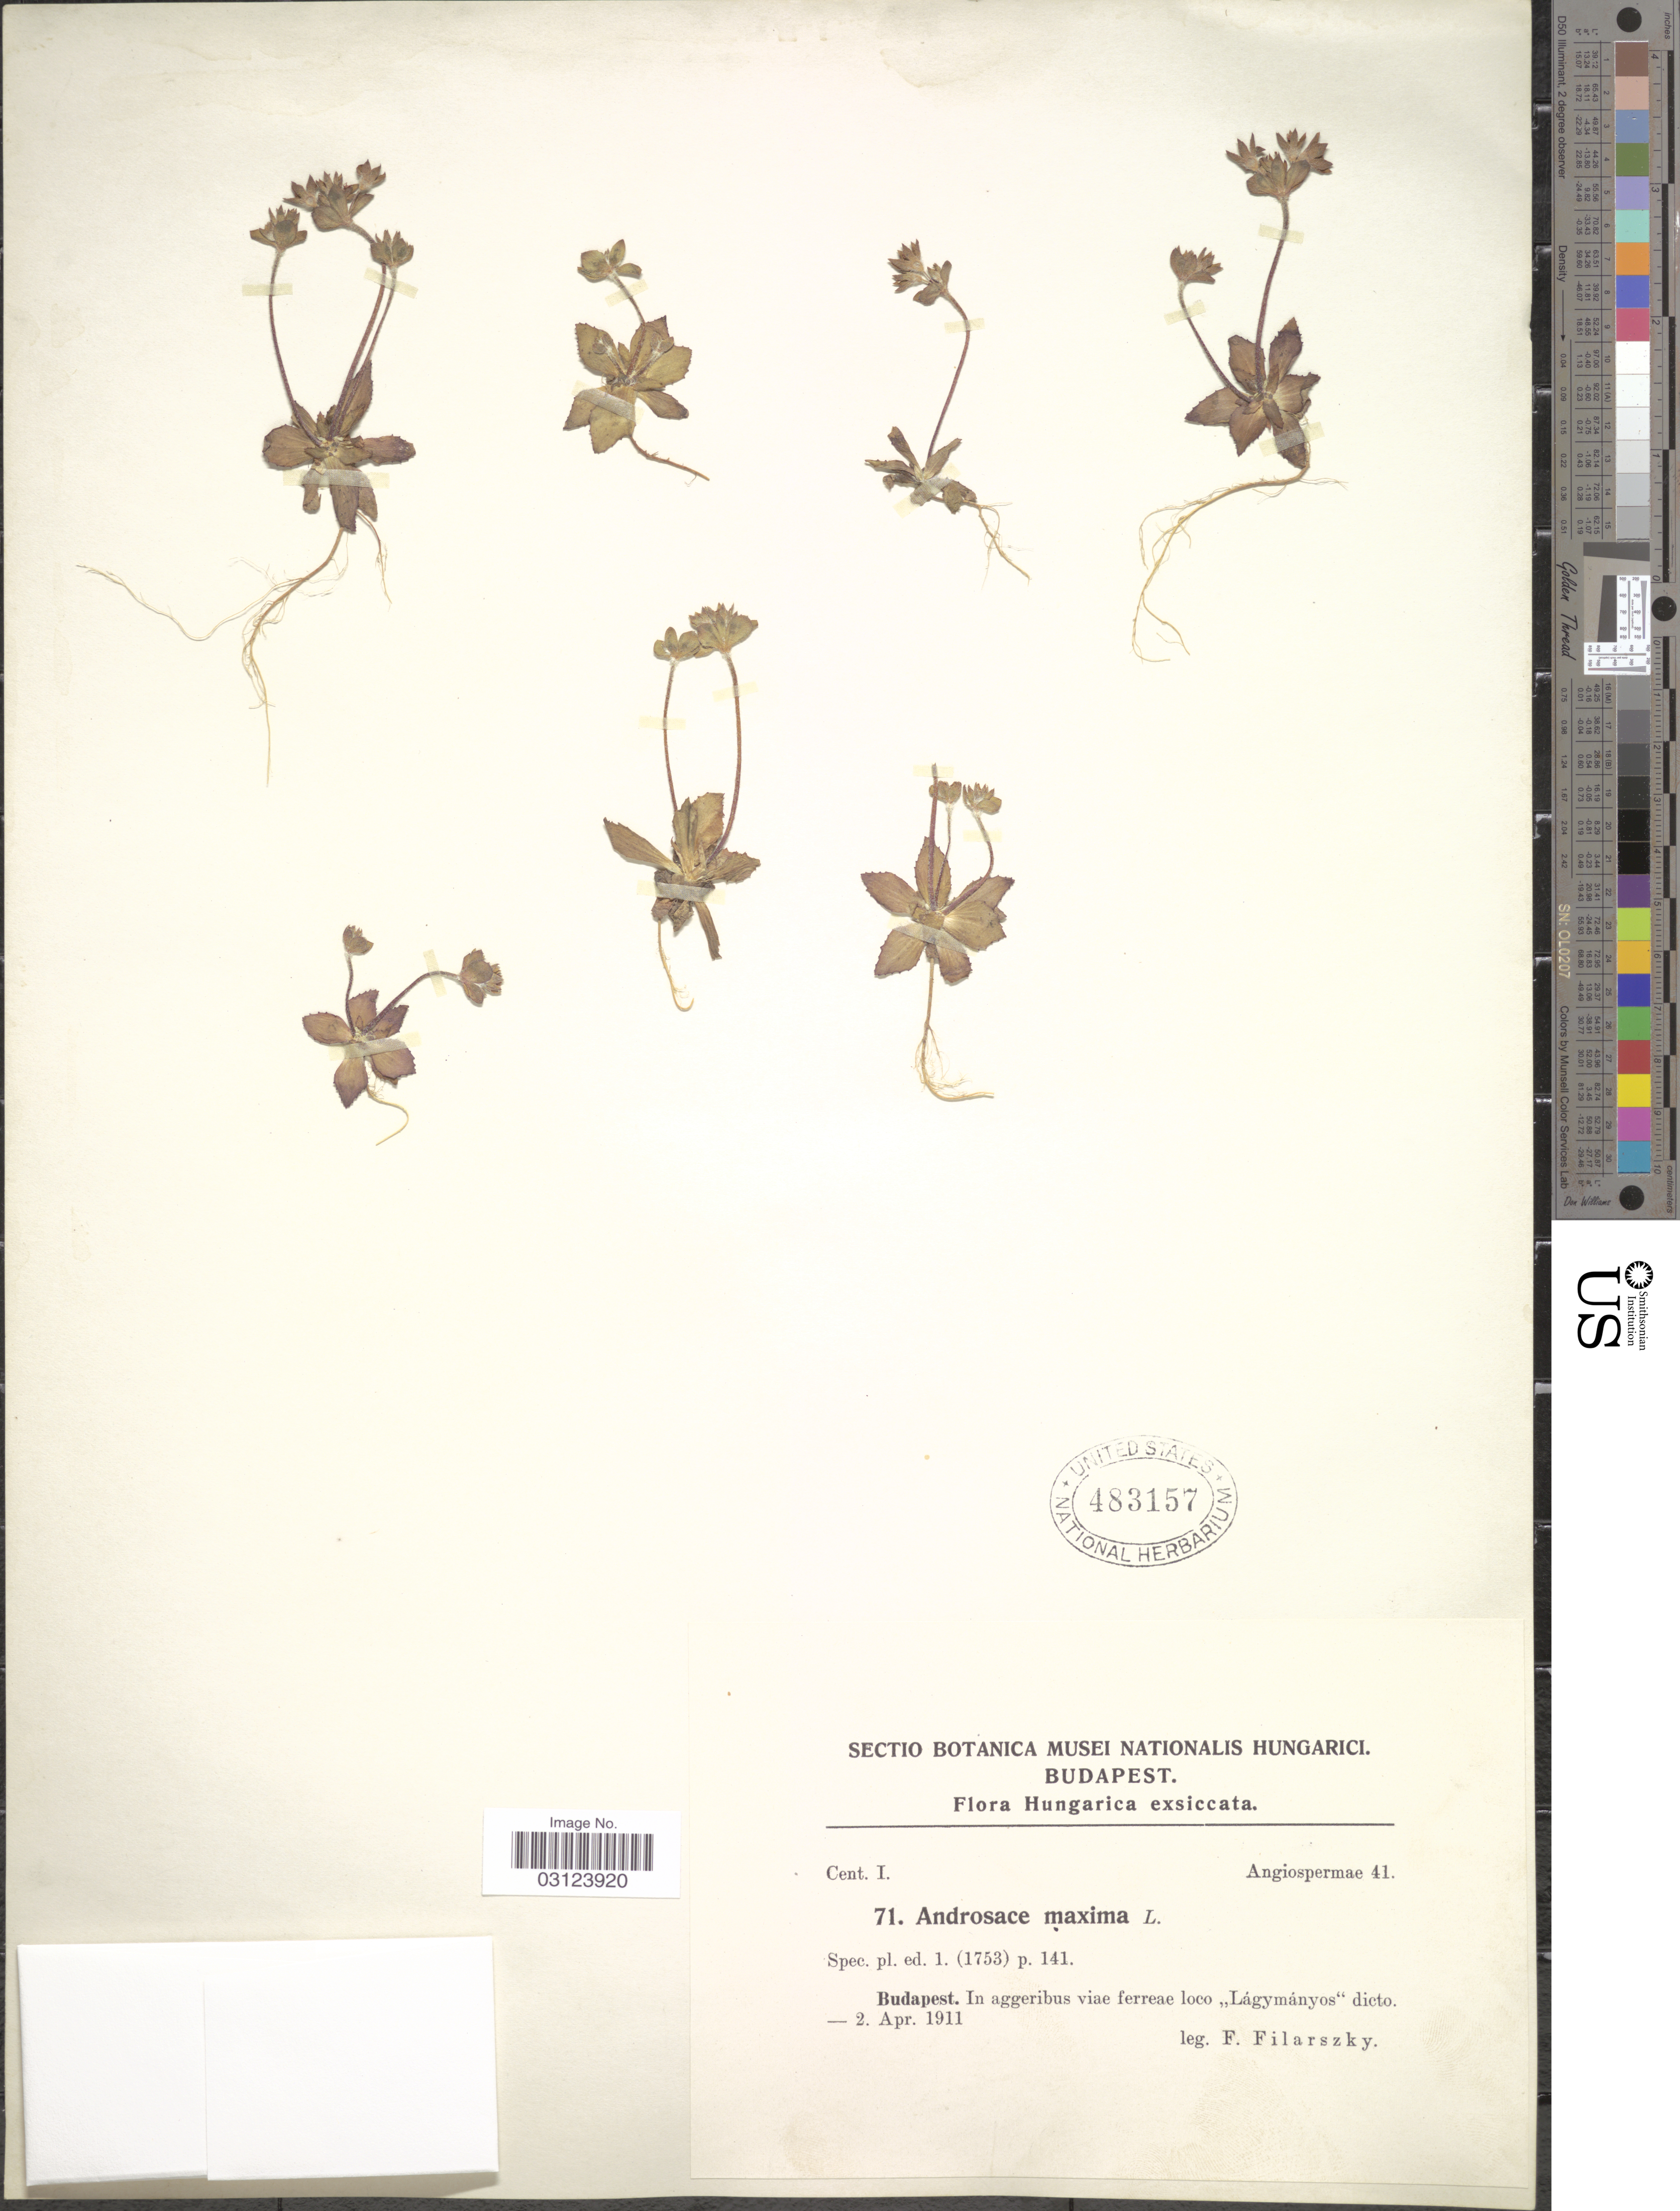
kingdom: Plantae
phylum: Tracheophyta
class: Magnoliopsida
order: Ericales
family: Primulaceae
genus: Androsace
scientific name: Androsace maxima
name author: L.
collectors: F. Filarszky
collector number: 71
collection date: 1911-04-02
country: Hungary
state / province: Budapest, Capital District of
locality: In aggeribus viae ferreao loco "Lágymányos" dicto.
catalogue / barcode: US 483157